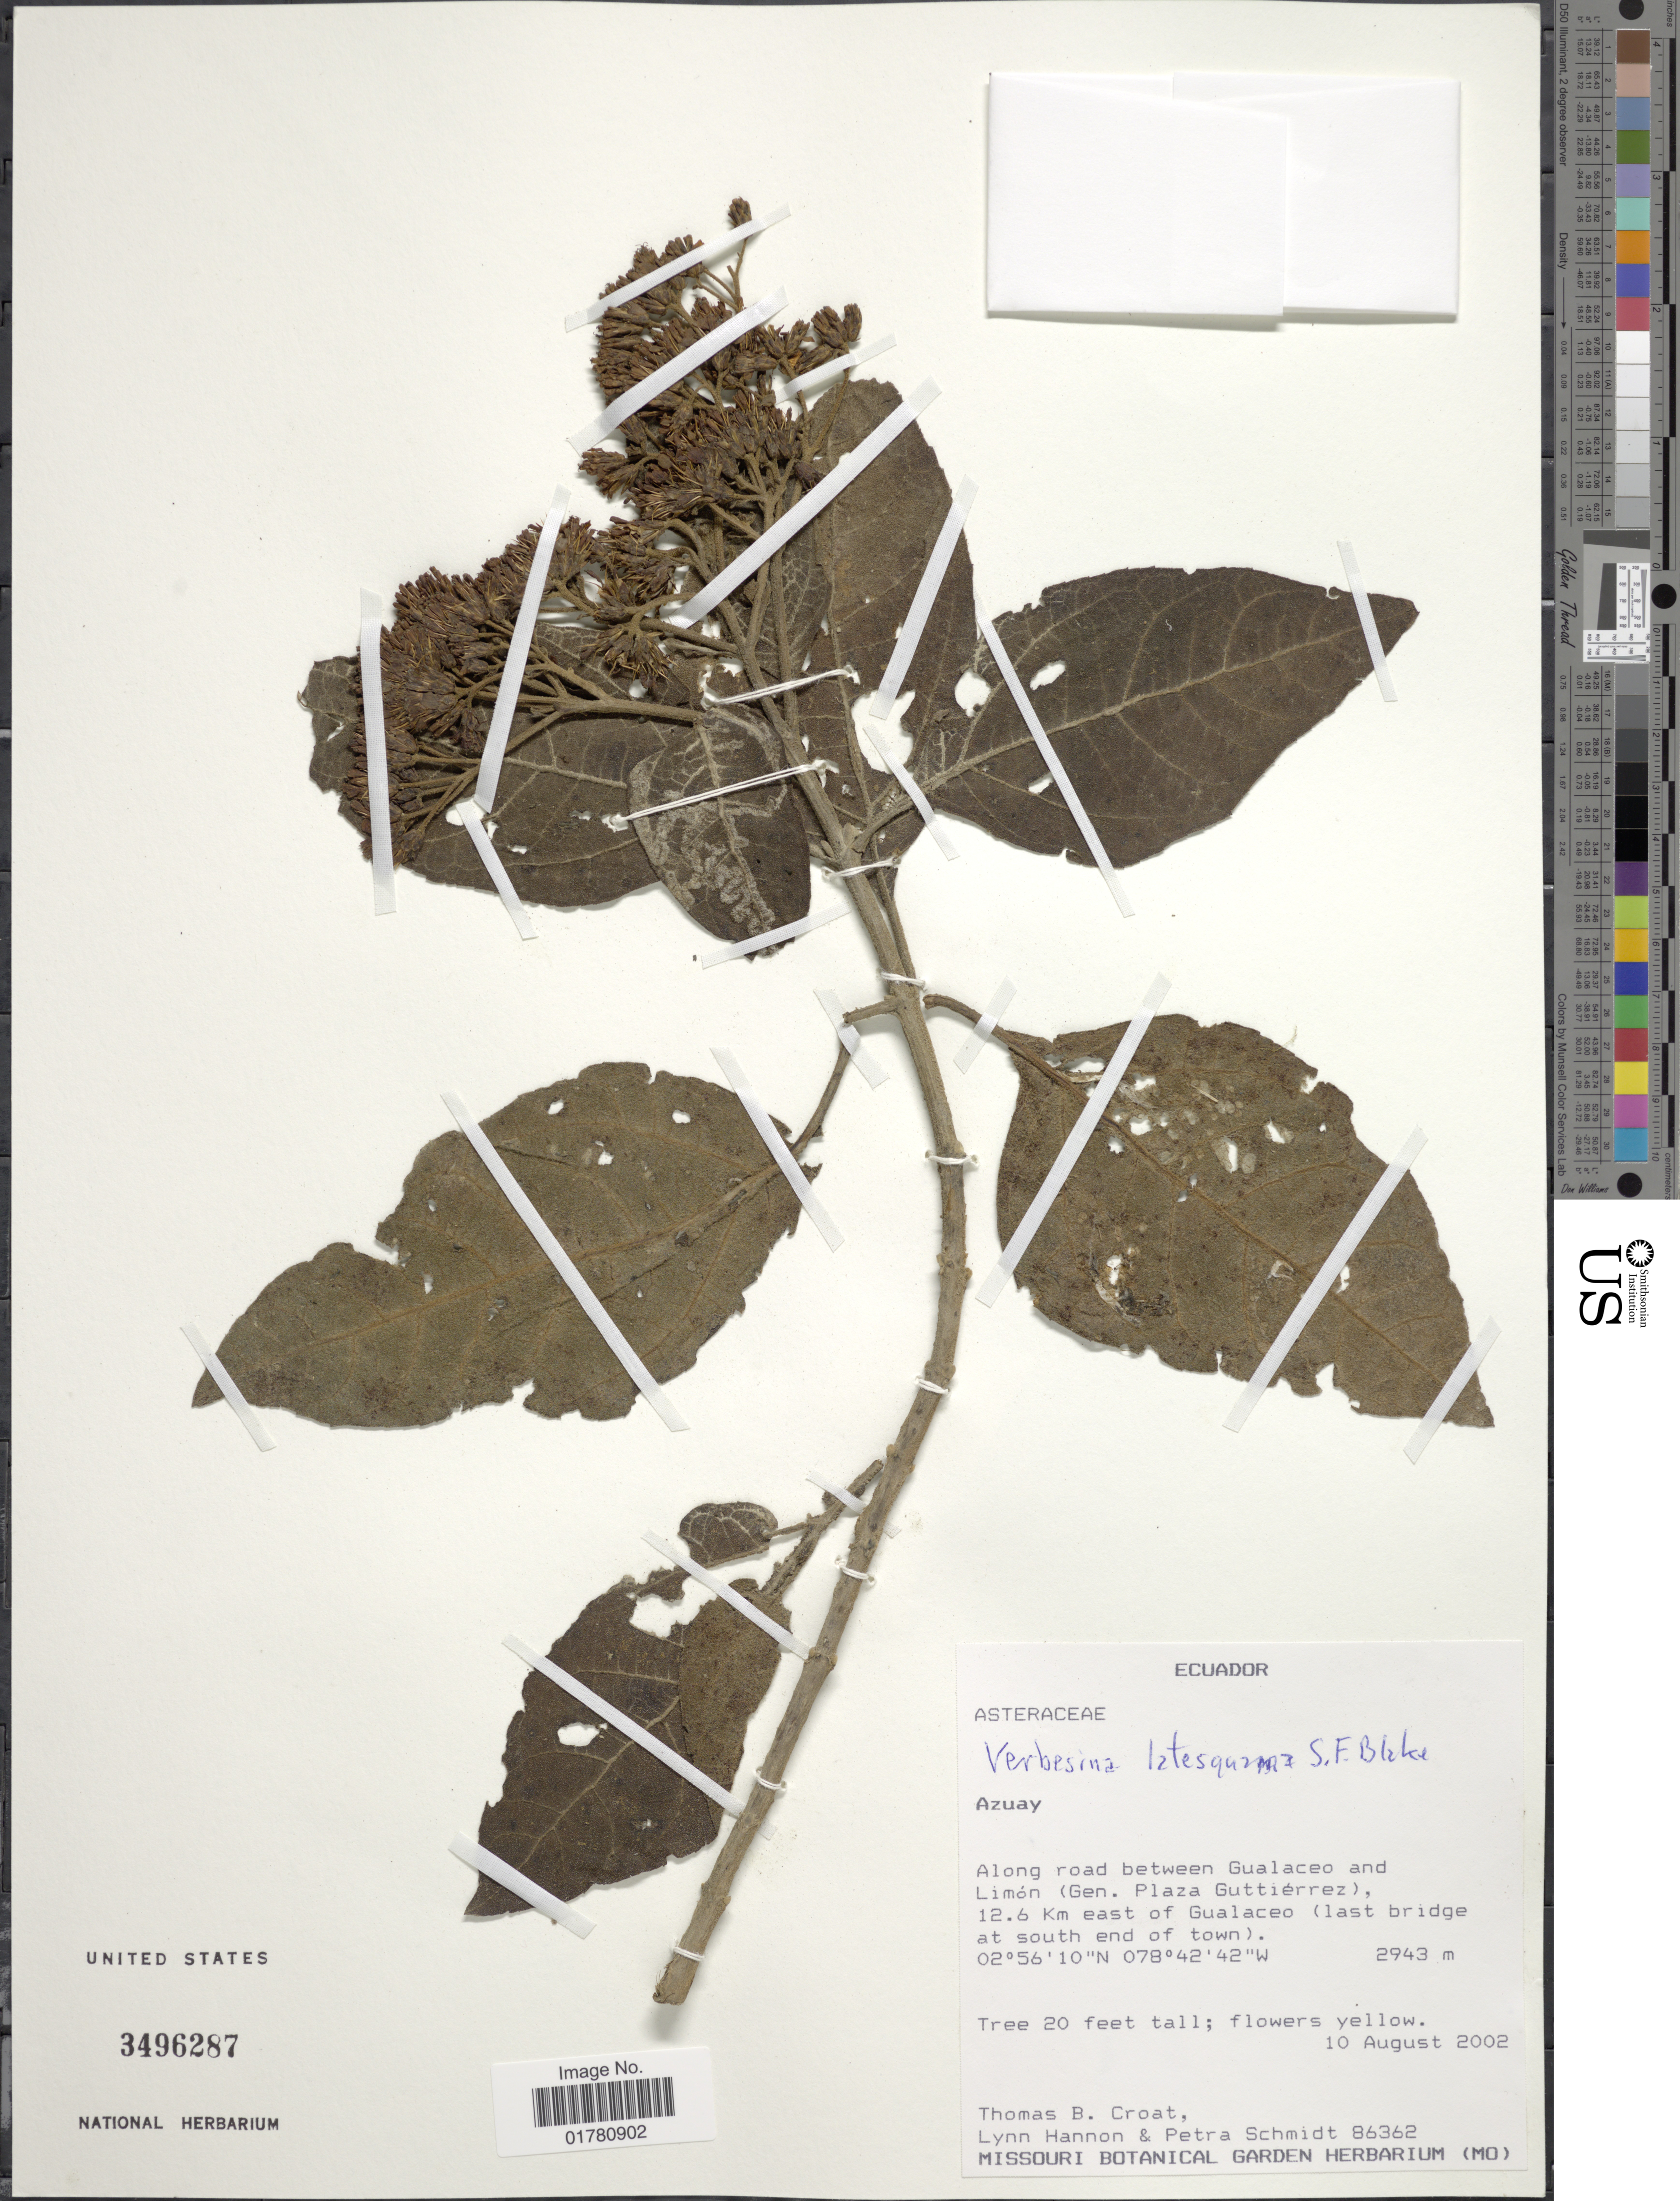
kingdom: Plantae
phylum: Tracheophyta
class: Magnoliopsida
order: Asterales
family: Asteraceae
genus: Verbesina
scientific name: Verbesina latisquama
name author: S.F. Blake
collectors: T. B. Croat, L. Hannon & P. Schmidt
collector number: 86362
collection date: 2002-08-10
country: Ecuador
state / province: Azuay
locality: Along road between Gualaceo and Limón (Gen. Plaza Guttiérrez), 12.6 Km east of Gualaceo (last bridge at south end of town)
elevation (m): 2943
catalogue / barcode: US 3496287